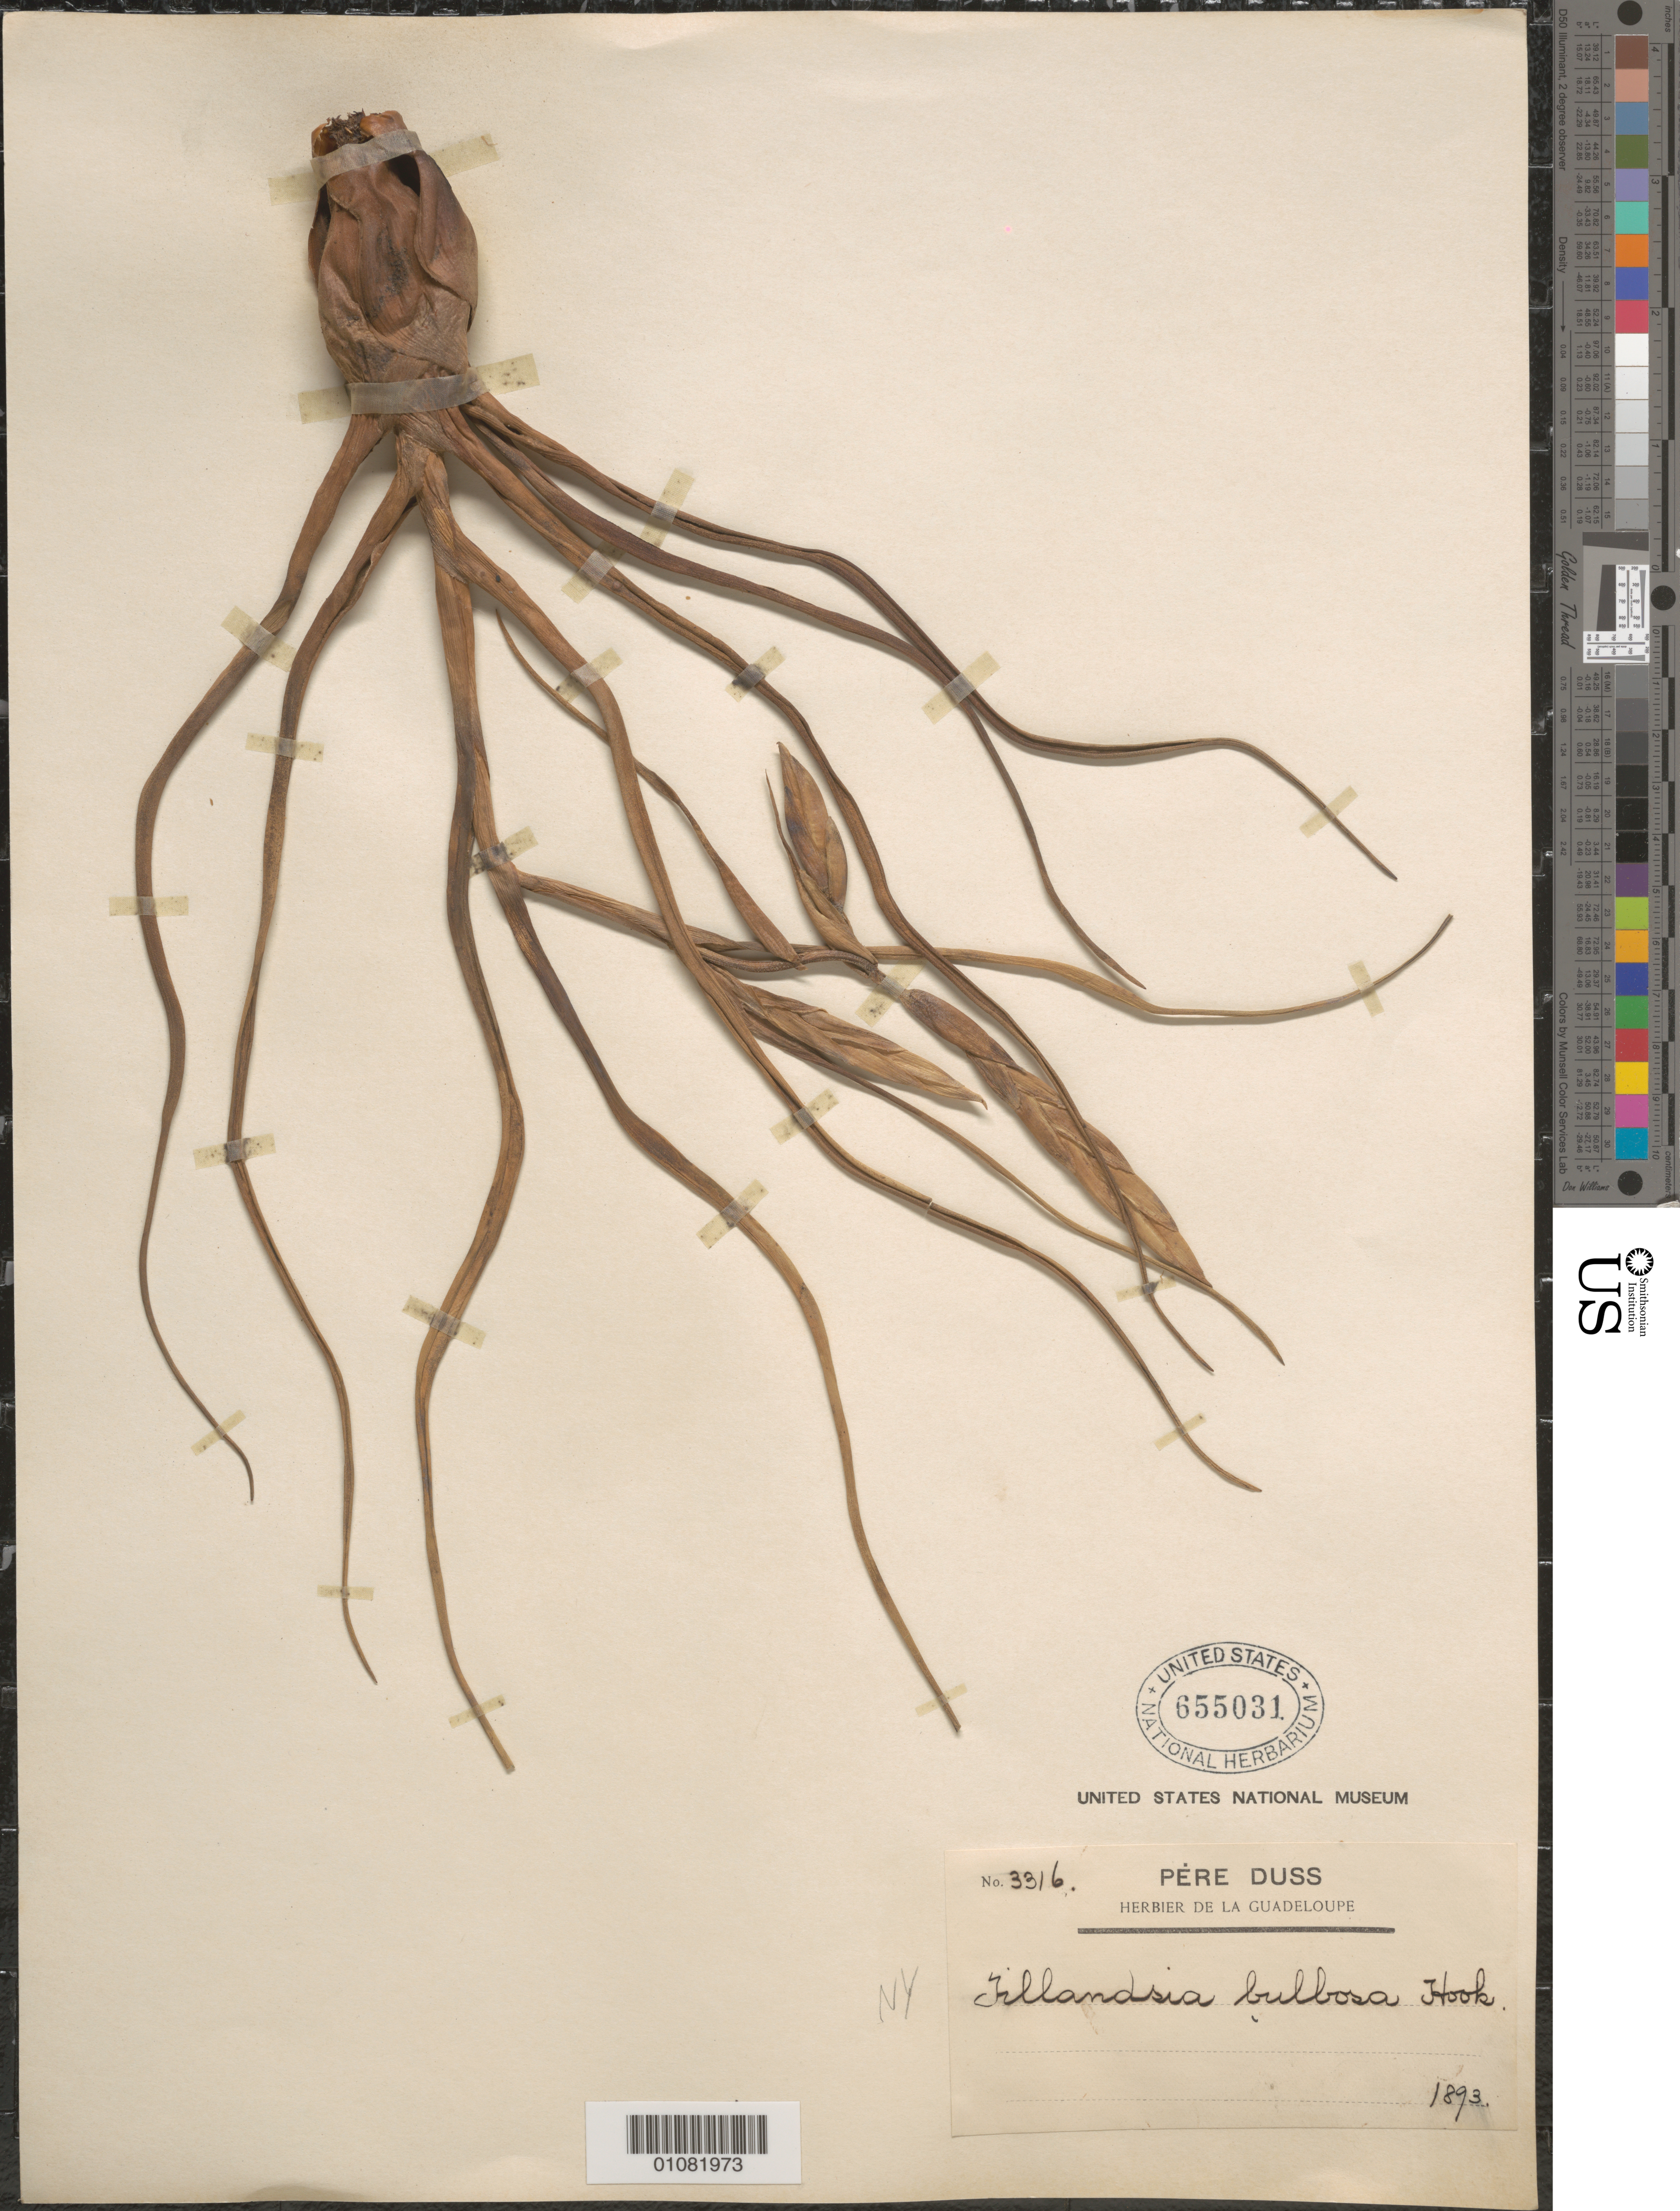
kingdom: Plantae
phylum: Tracheophyta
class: Liliopsida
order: Poales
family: Bromeliaceae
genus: Tillandsia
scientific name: Tillandsia bulbosa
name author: Hook.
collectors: Père Duss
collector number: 3316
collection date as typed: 1893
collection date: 1893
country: Guadeloupe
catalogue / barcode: US 655031